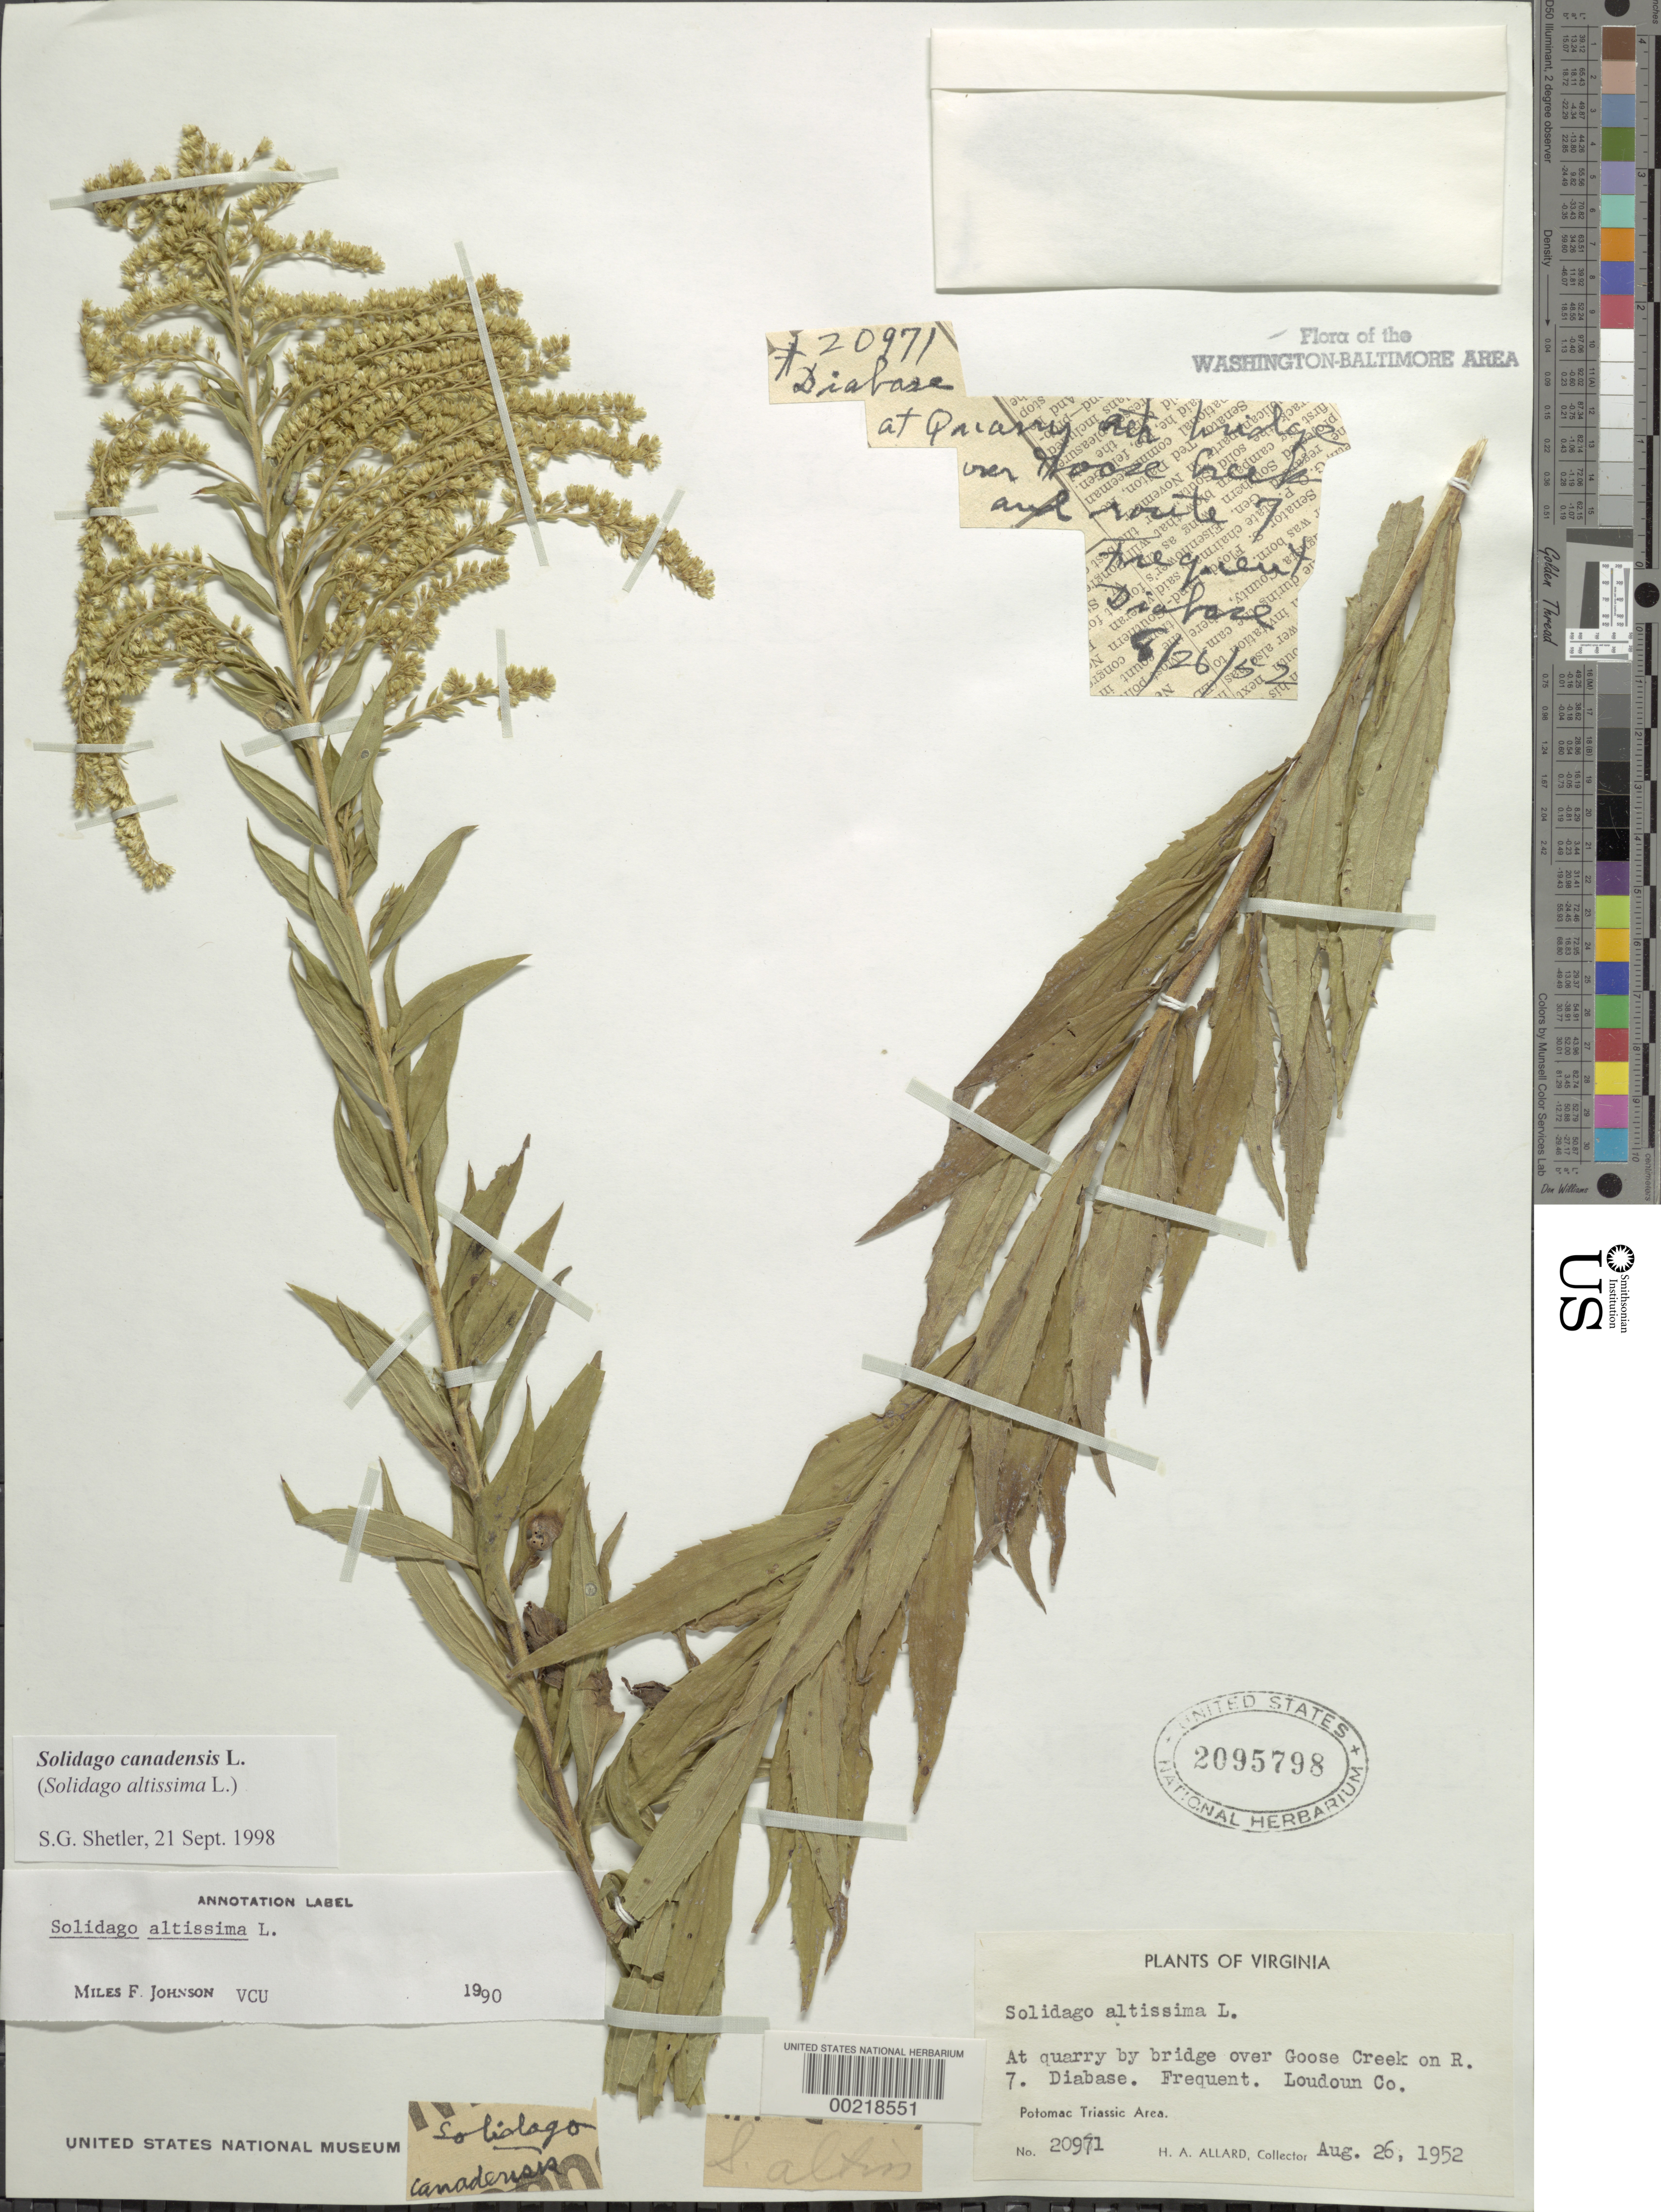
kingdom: Plantae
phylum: Tracheophyta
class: Magnoliopsida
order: Asterales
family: Asteraceae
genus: Solidago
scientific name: Solidago canadensis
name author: L.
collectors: H. A. Allard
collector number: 20971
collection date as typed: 26 Aug 1952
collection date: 1952-08-26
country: United States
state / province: Virginia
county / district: Loudoun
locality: Quarry at Rt. 7 Bridge over Goose Creek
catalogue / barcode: US 2095798